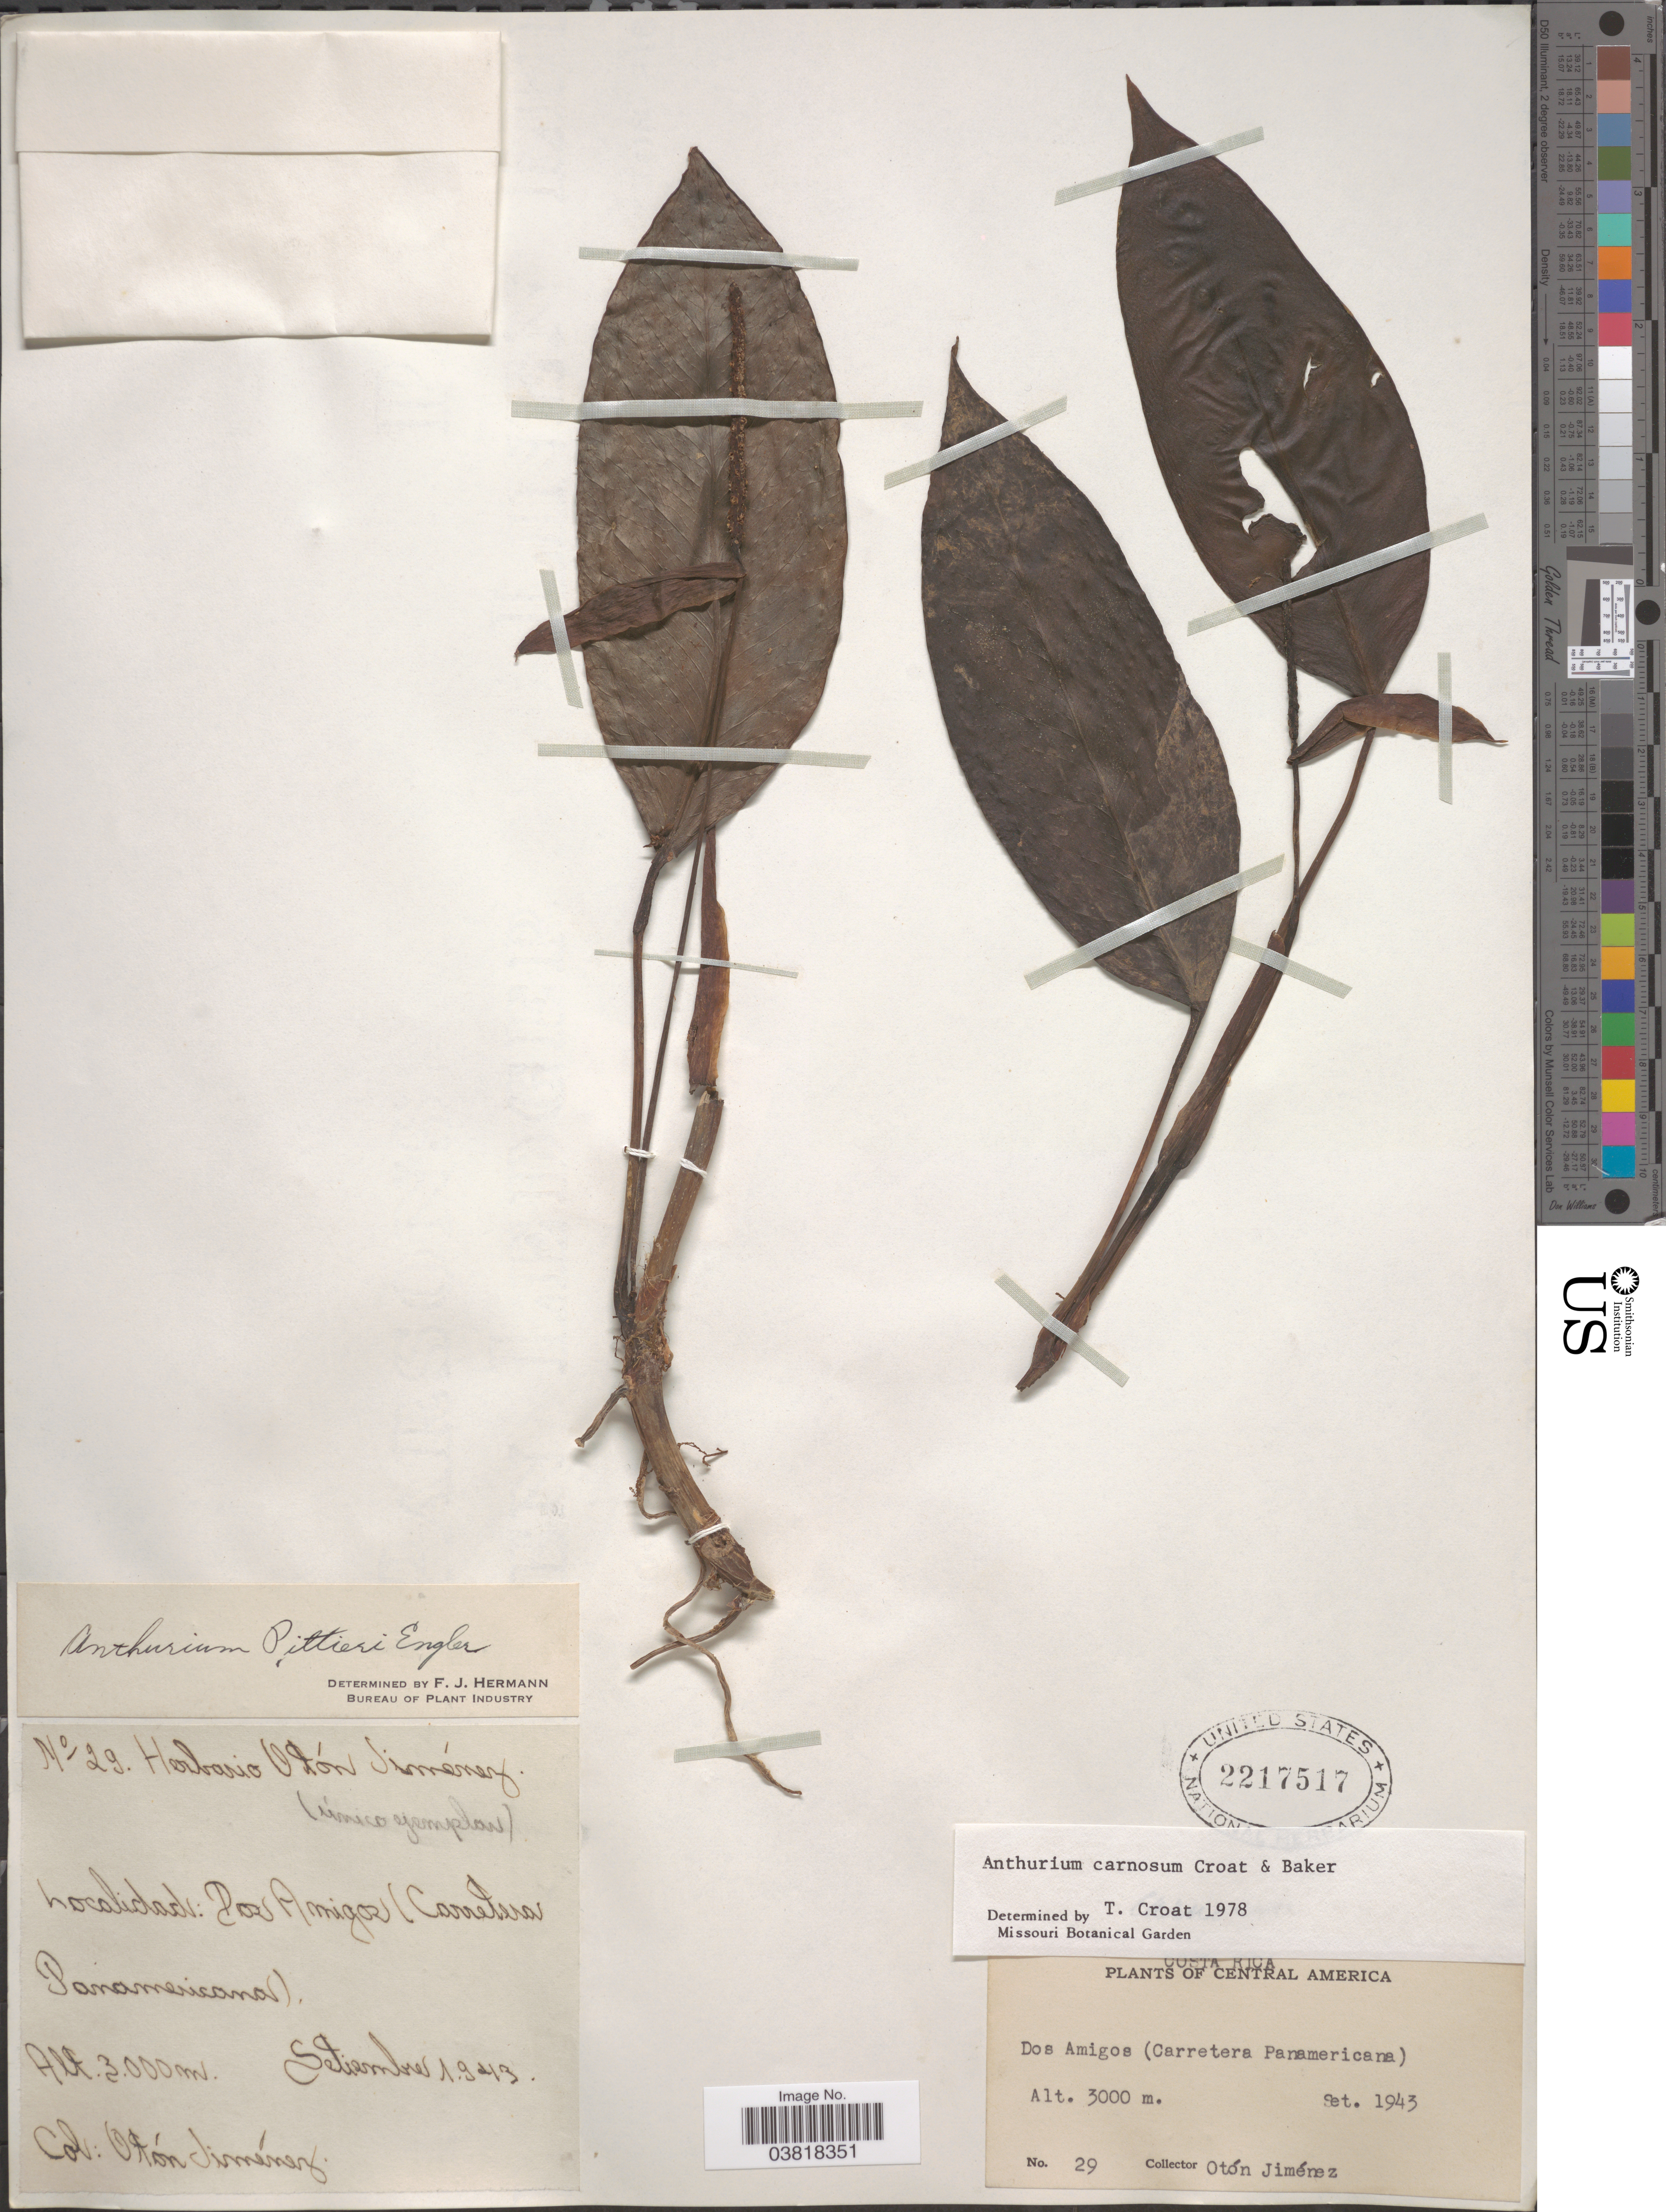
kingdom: Plantae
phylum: Tracheophyta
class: Liliopsida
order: Alismatales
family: Araceae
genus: Anthurium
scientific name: Anthurium carnosum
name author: Croat & R.A. Baker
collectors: O. Jimenez L.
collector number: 29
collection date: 1943-09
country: Costa Rica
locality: Dos Amigos (Carretera Panamericana).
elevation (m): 3000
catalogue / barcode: US 2217517